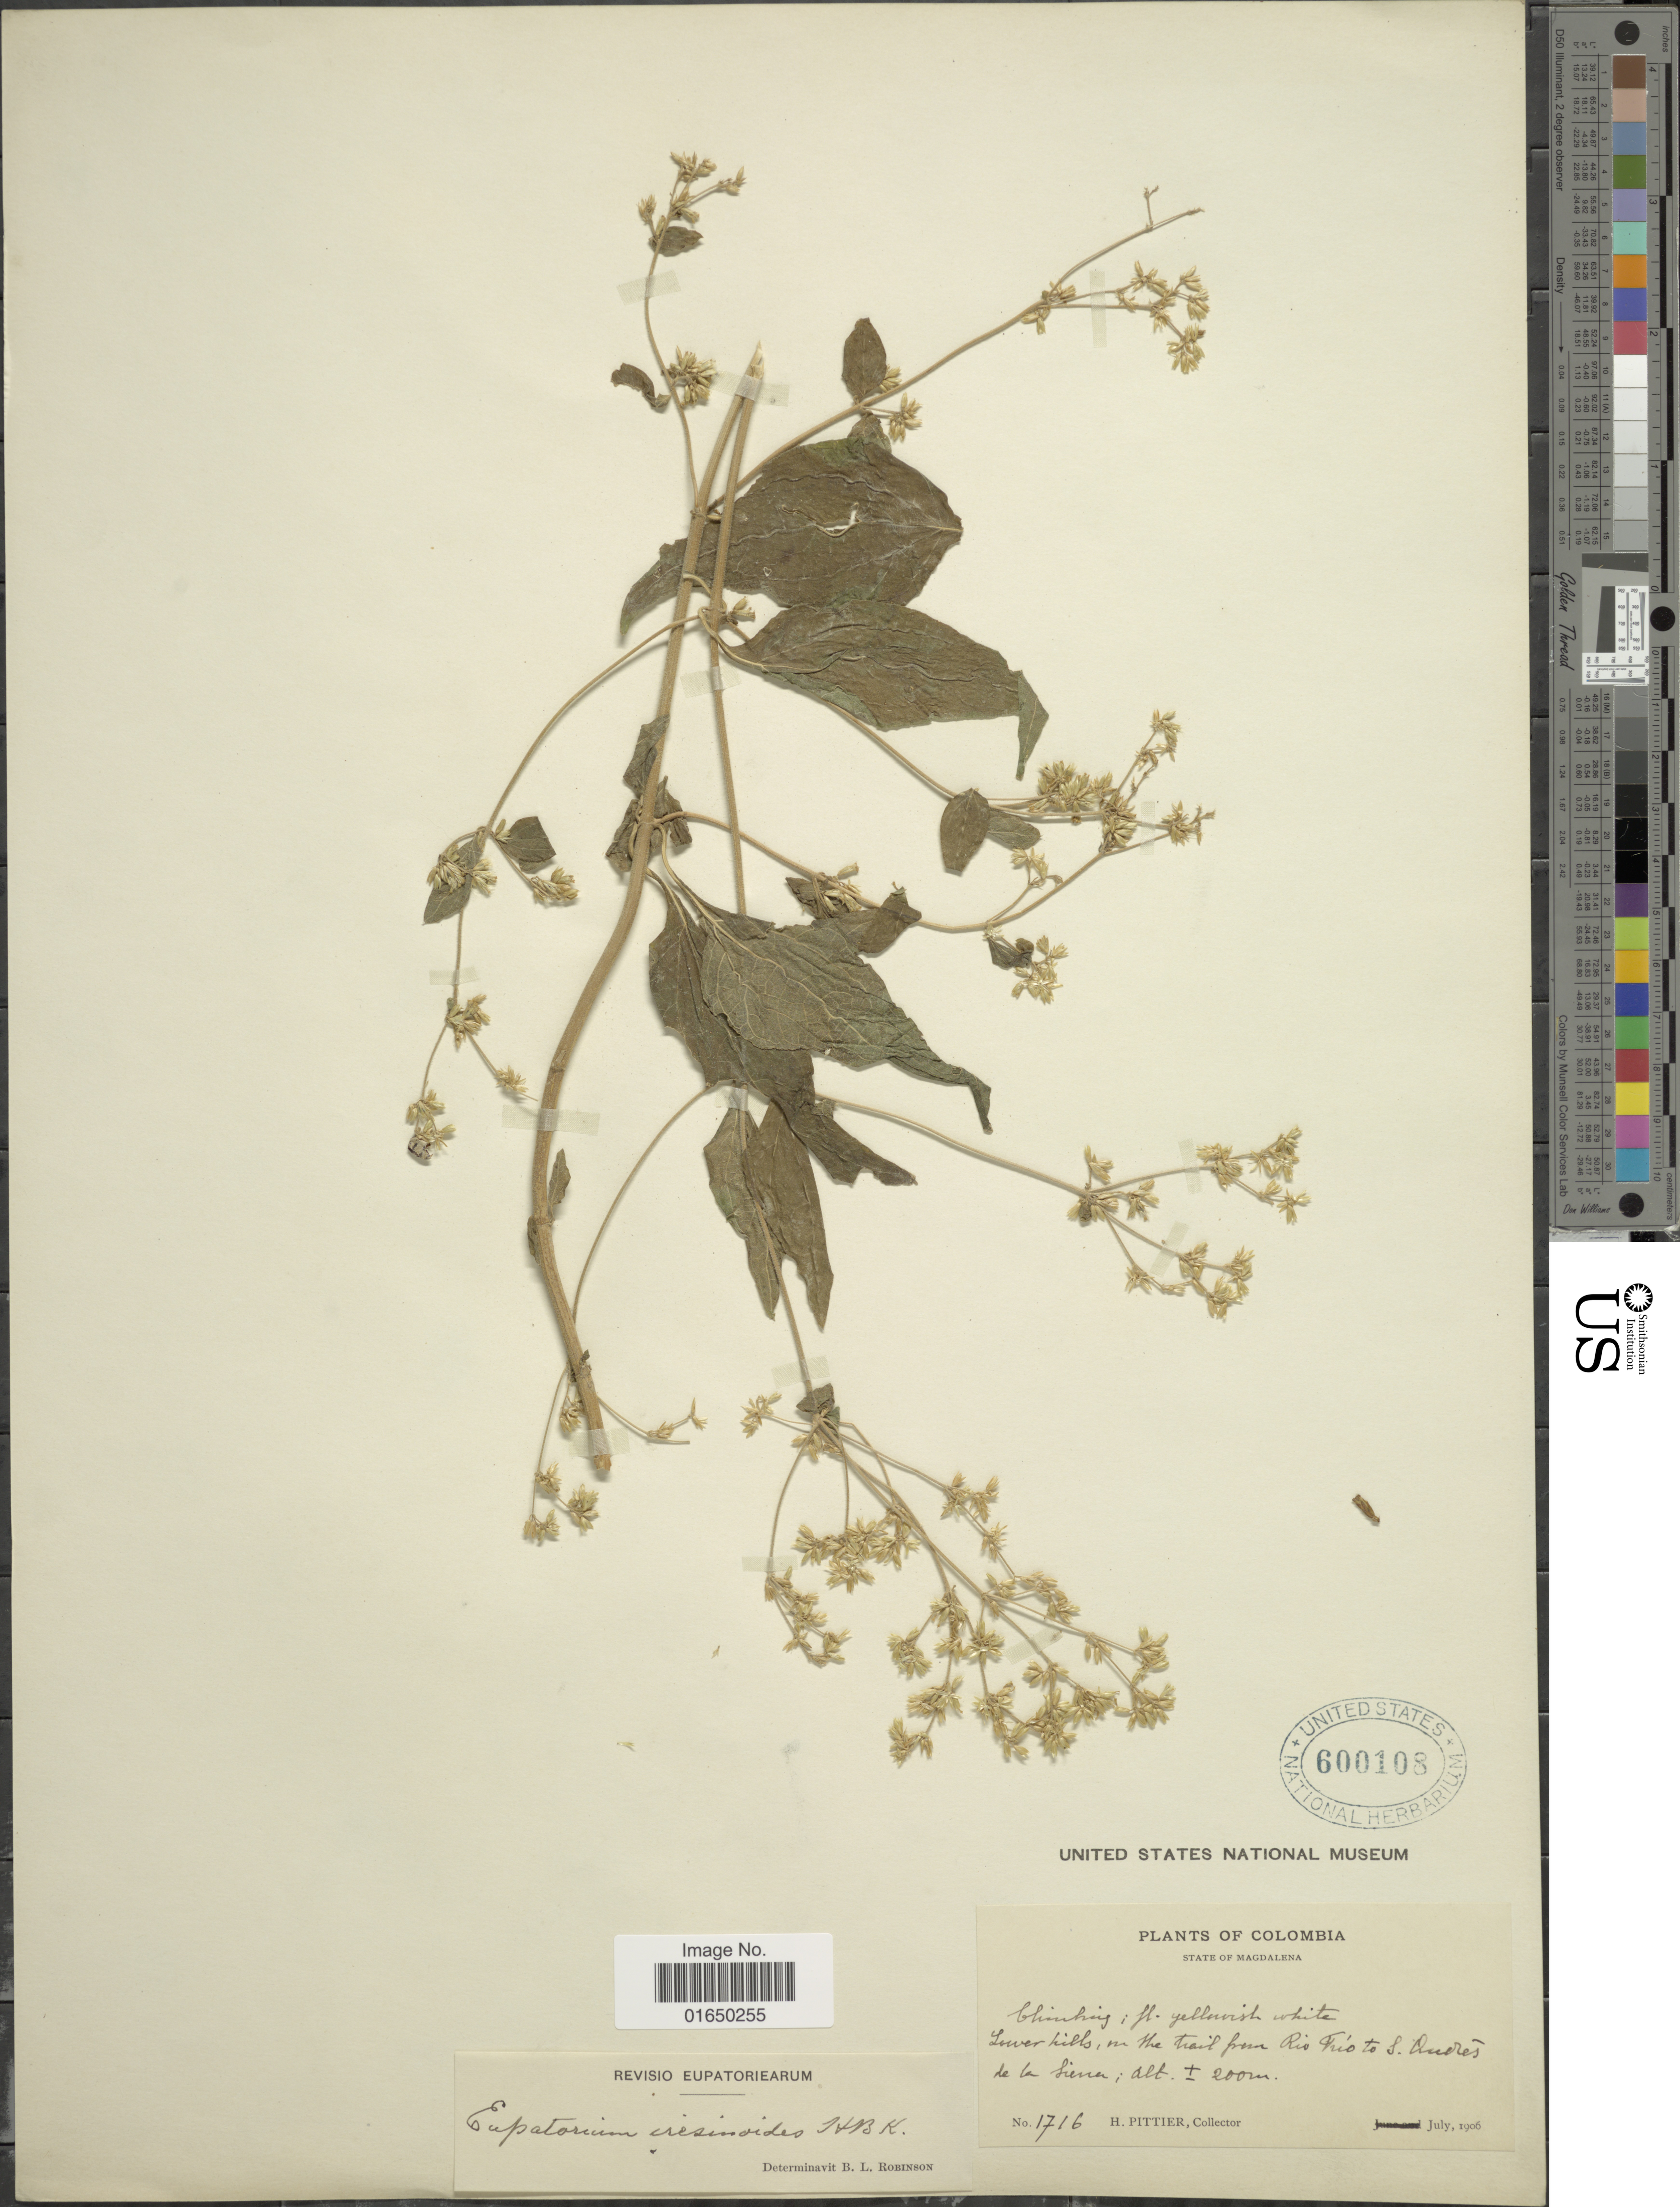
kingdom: Plantae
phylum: Tracheophyta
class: Magnoliopsida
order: Asterales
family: Asteraceae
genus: Condylidium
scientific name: Condylidium iresinoides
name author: (Kunth) R.M. King & H. Rob.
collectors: H. F. Pittier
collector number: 1716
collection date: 1906-07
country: Colombia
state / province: Magdalena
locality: Lower hills: on the trail from Rio Frio to S. Andres de la Sierra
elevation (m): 200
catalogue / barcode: US 600108